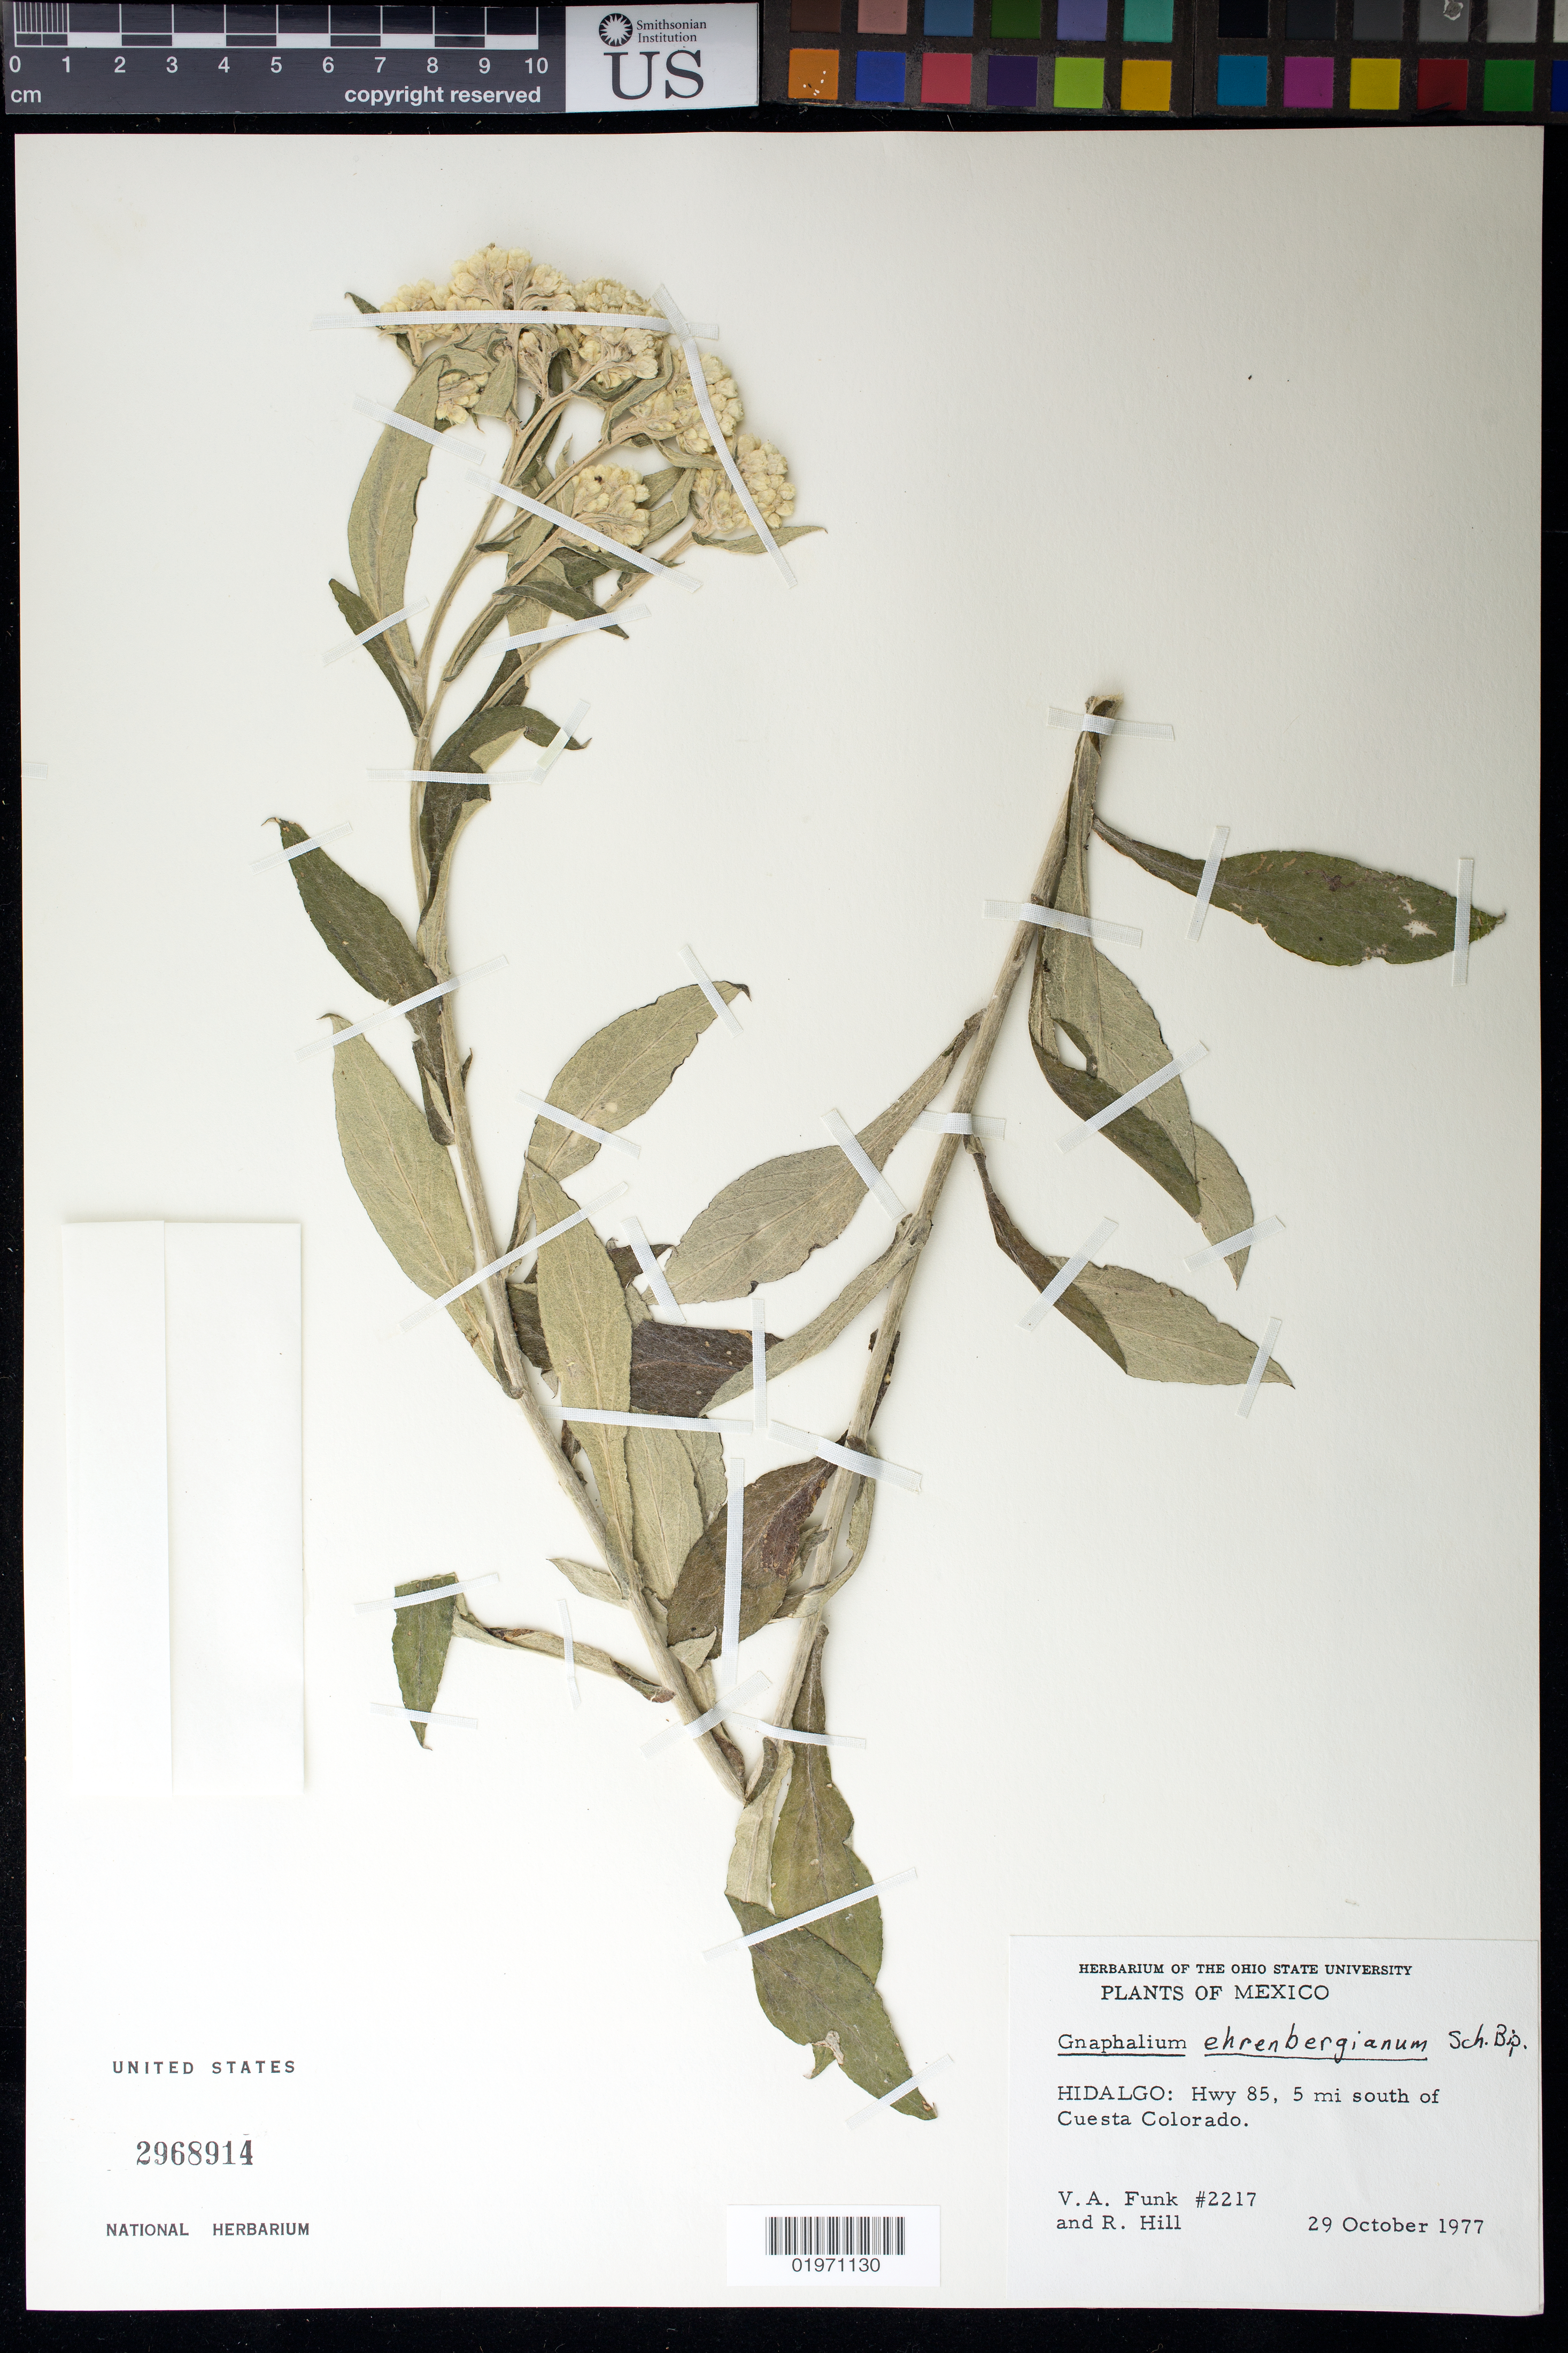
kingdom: Plantae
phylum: Tracheophyta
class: Magnoliopsida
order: Asterales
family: Asteraceae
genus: Gnaphalium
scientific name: Gnaphalium ehrenbergianum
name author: Sch. Bip. ex Klatt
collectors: V. Funk & R. Hill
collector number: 2217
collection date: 1977-10-29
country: Mexico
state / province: Hidalgo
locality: Hwy 85, 5 mi south of Cuesta Colorado. Occasional along roadside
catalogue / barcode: US 2968914